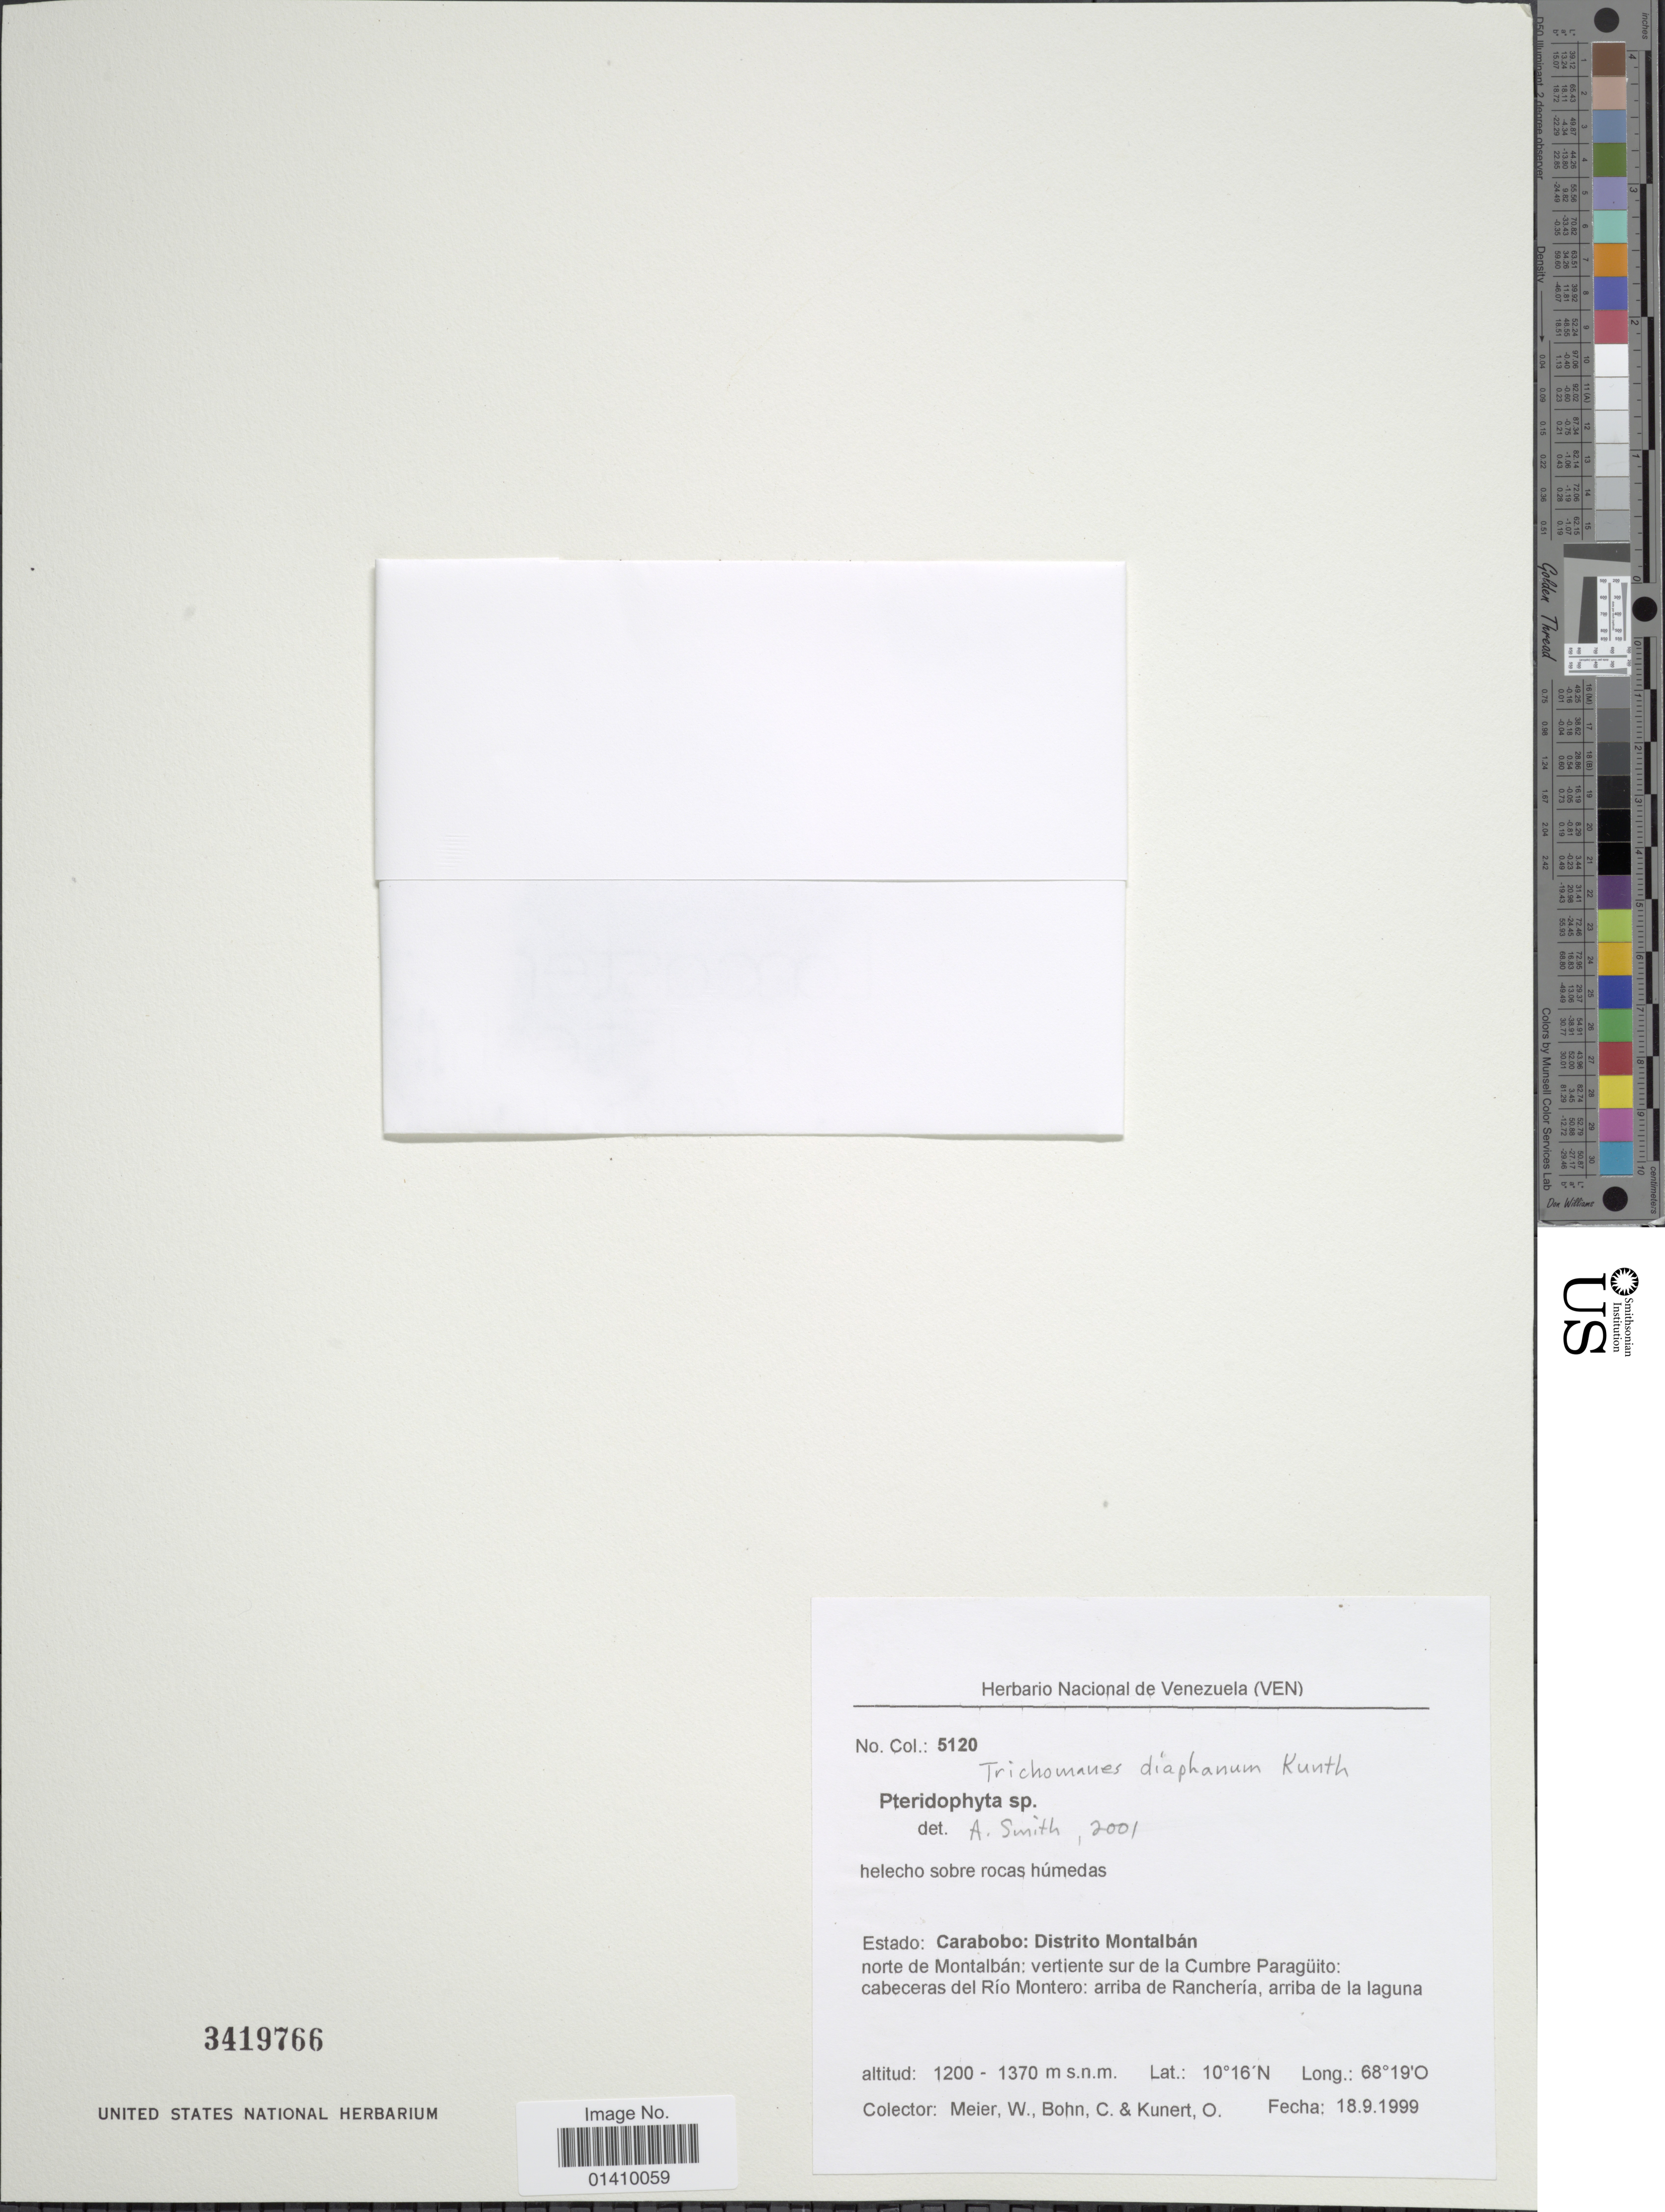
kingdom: Plantae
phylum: Tracheophyta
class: Polypodiopsida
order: Hymenophyllales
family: Hymenophyllaceae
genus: Polyphlebium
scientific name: Polyphlebium diaphanum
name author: (Kunth) Ebihara & Dubuisson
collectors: W. Meier, C. Bohn & O. Kunert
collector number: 5120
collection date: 1999-09-18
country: Venezuela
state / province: Carabobo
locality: Estado: Carabobo distrito Montalban norte de Montalban vertiente sur de la Cumbre Paraguito cabeceras del Rio Montero: arriba de Rancheria, arriba de la laguna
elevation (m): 1200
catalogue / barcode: US 3419766